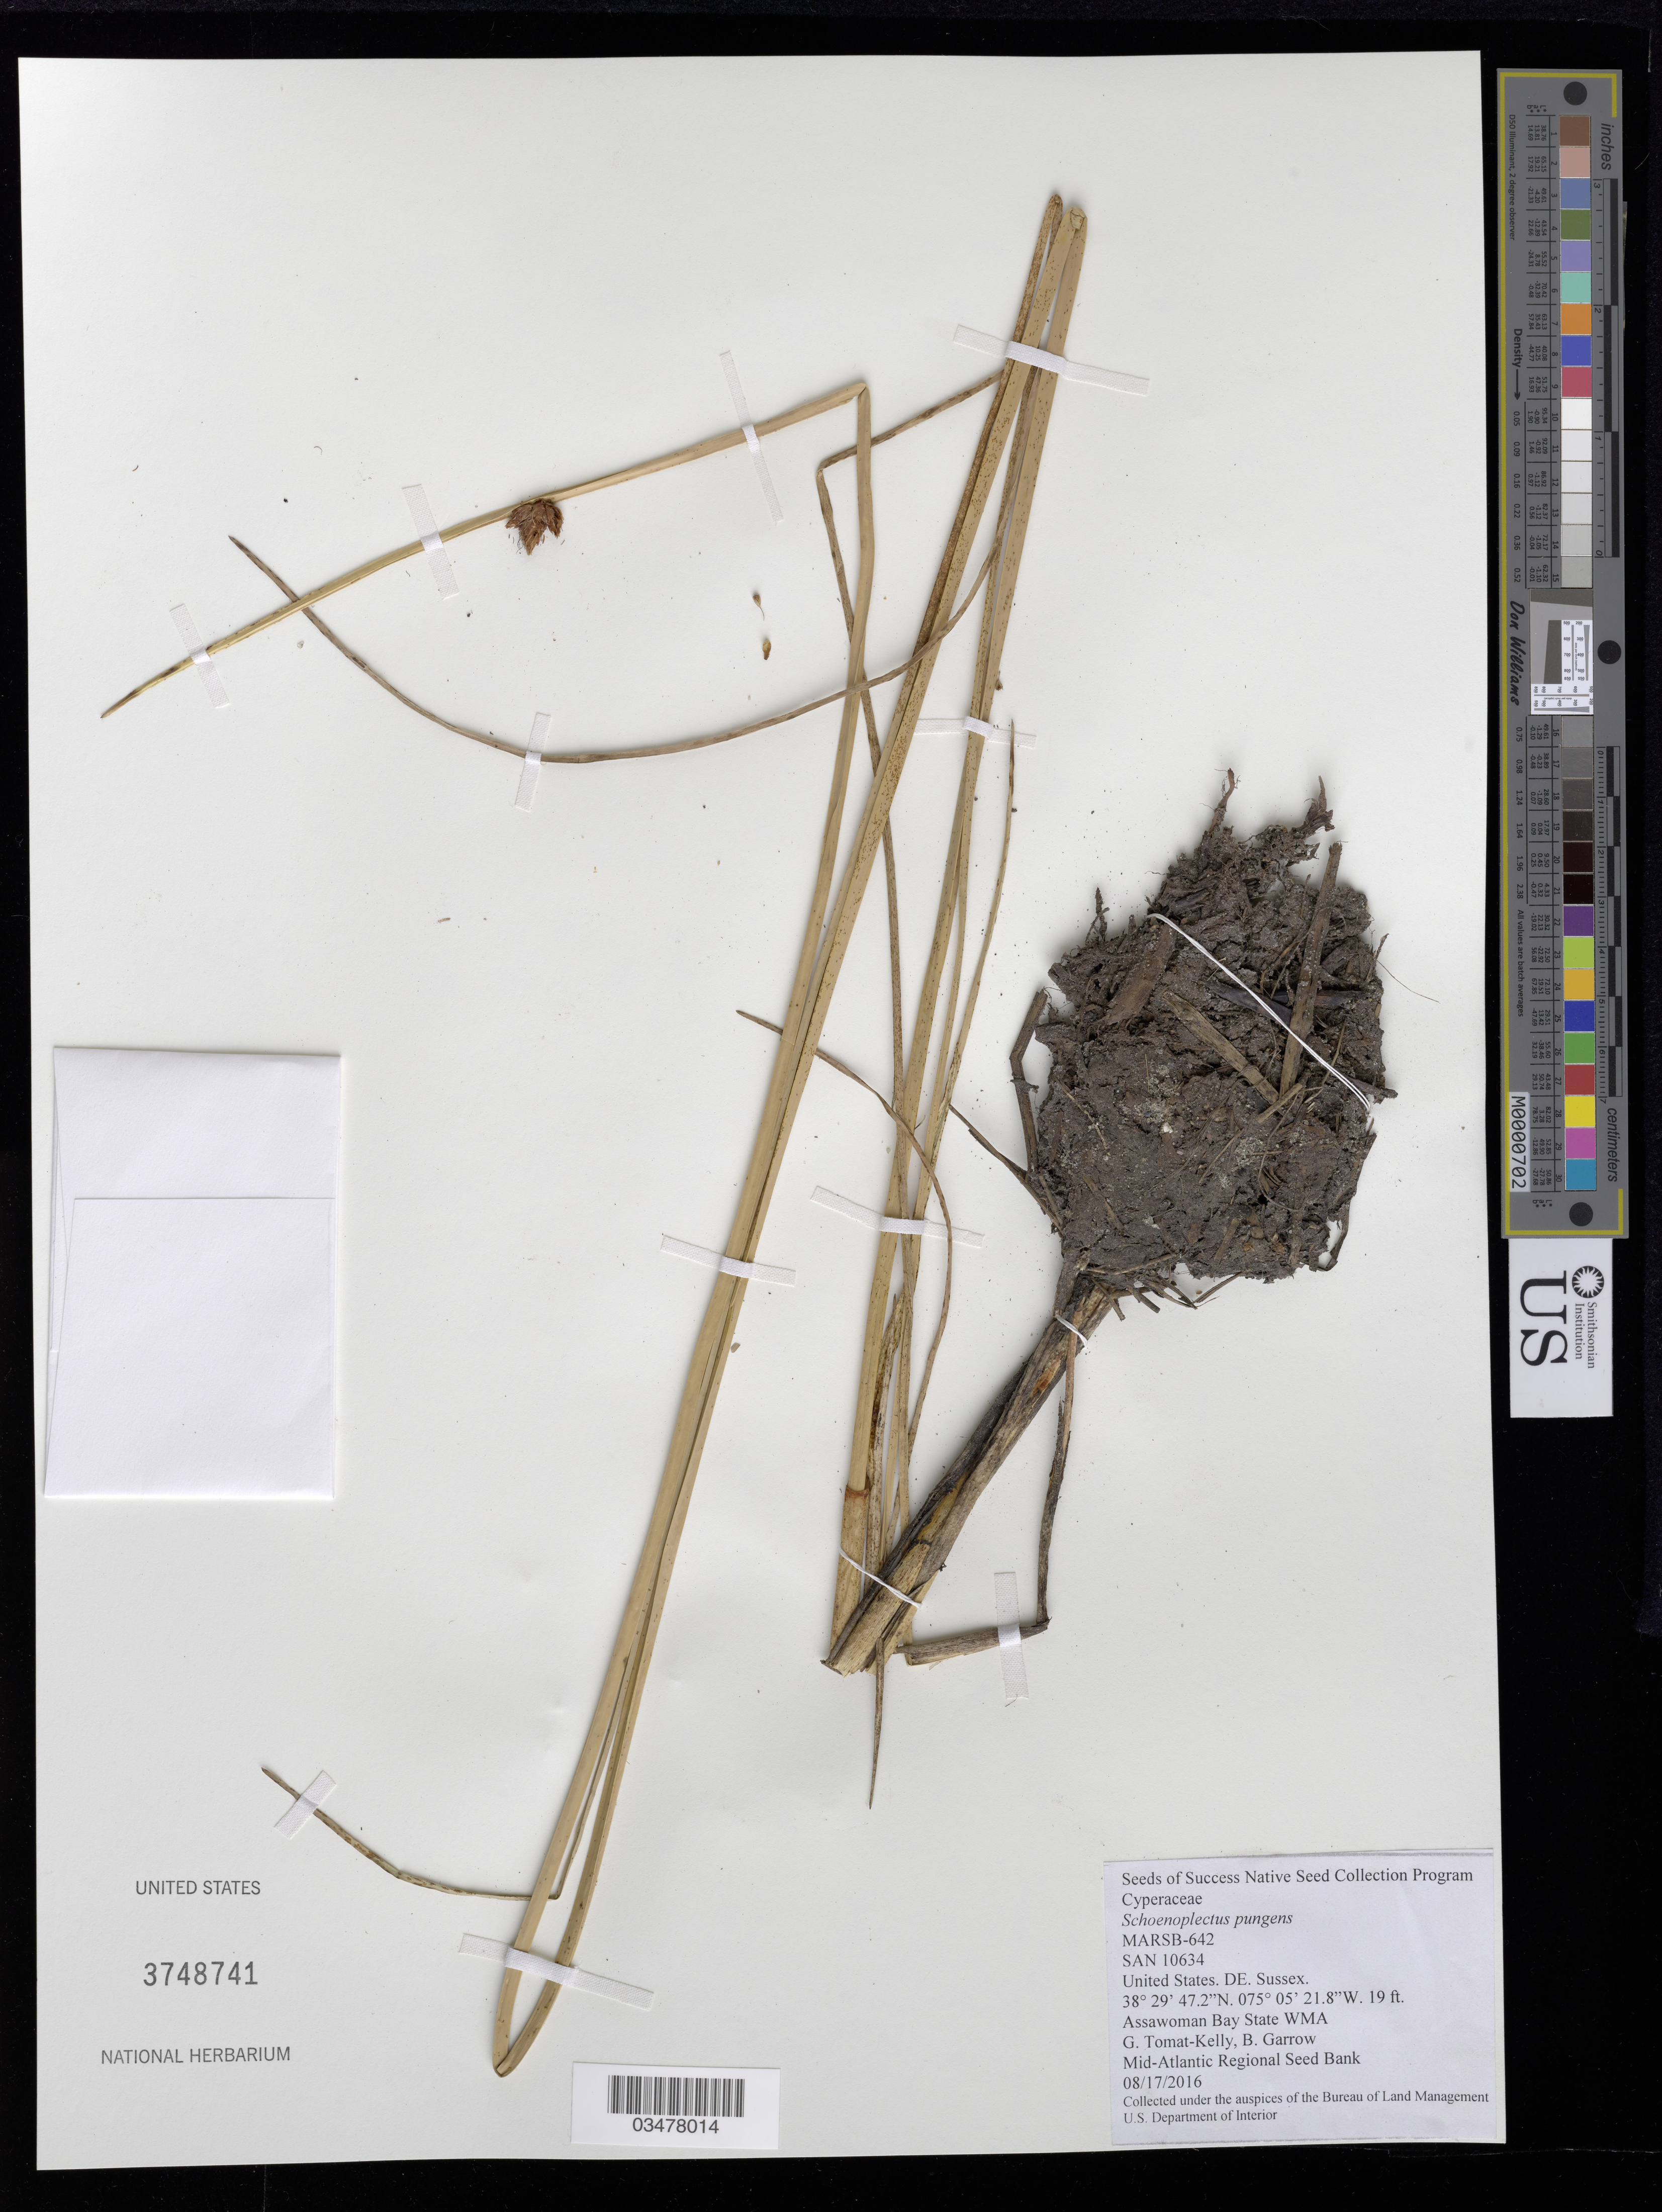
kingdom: Plantae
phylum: Tracheophyta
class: Liliopsida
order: Poales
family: Cyperaceae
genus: Schoenoplectus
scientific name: Schoenoplectus pungens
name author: (Vahl) Palla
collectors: G. Tomat-Kelly & B. Garrow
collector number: MARSB-642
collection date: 2016-08-17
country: United States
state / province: Delaware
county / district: Sussex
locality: Assawoman Wildlife Area, Deer Stand #3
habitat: Pine forest and salt water wetland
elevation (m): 6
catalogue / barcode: US 3748741